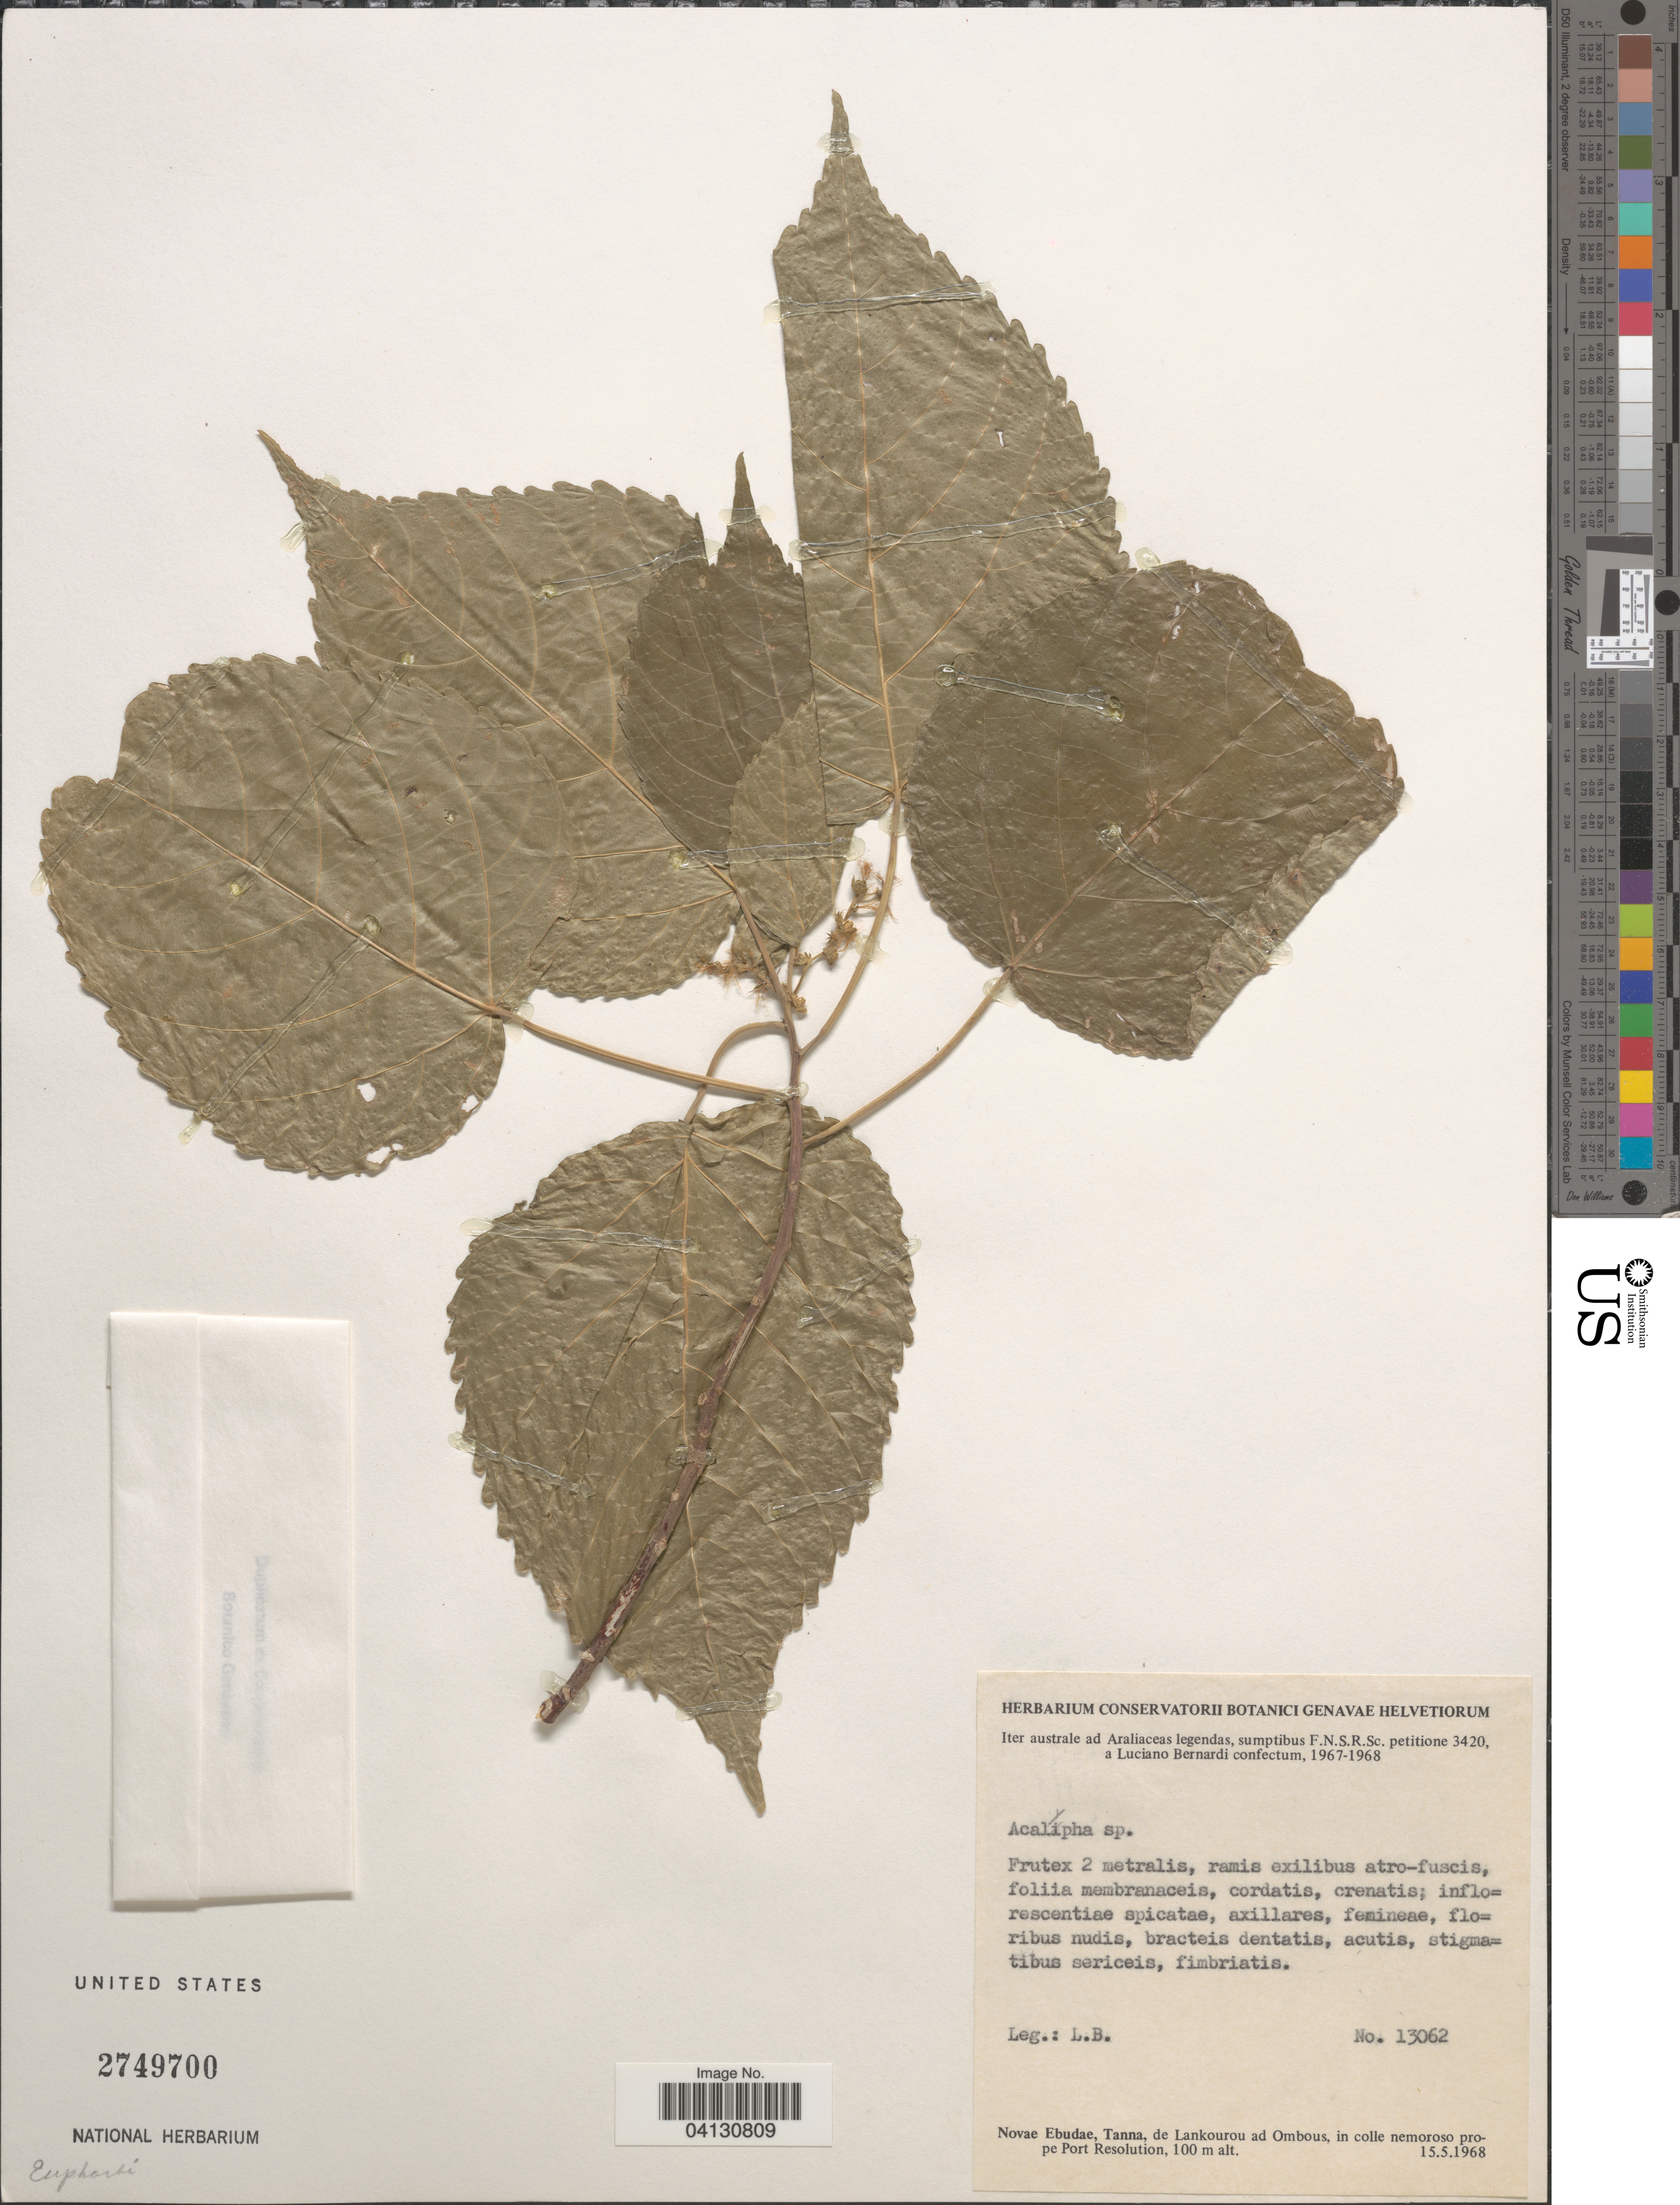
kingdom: Plantae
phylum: Tracheophyta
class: Magnoliopsida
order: Malpighiales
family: Euphorbiaceae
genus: Acalypha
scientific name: Acalypha sp.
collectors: L. Bernardi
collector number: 13062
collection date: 1968-05-15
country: Vanuatu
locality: Iter australe ad Araliaceas legendas, sumptibus F.N.S.R.Sc. petitione 3420. Novae Ebudae, Tanna, de Lankourou ad Ombousm in colle nemoroso prope port Resolution.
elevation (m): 100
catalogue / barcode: US 2749700